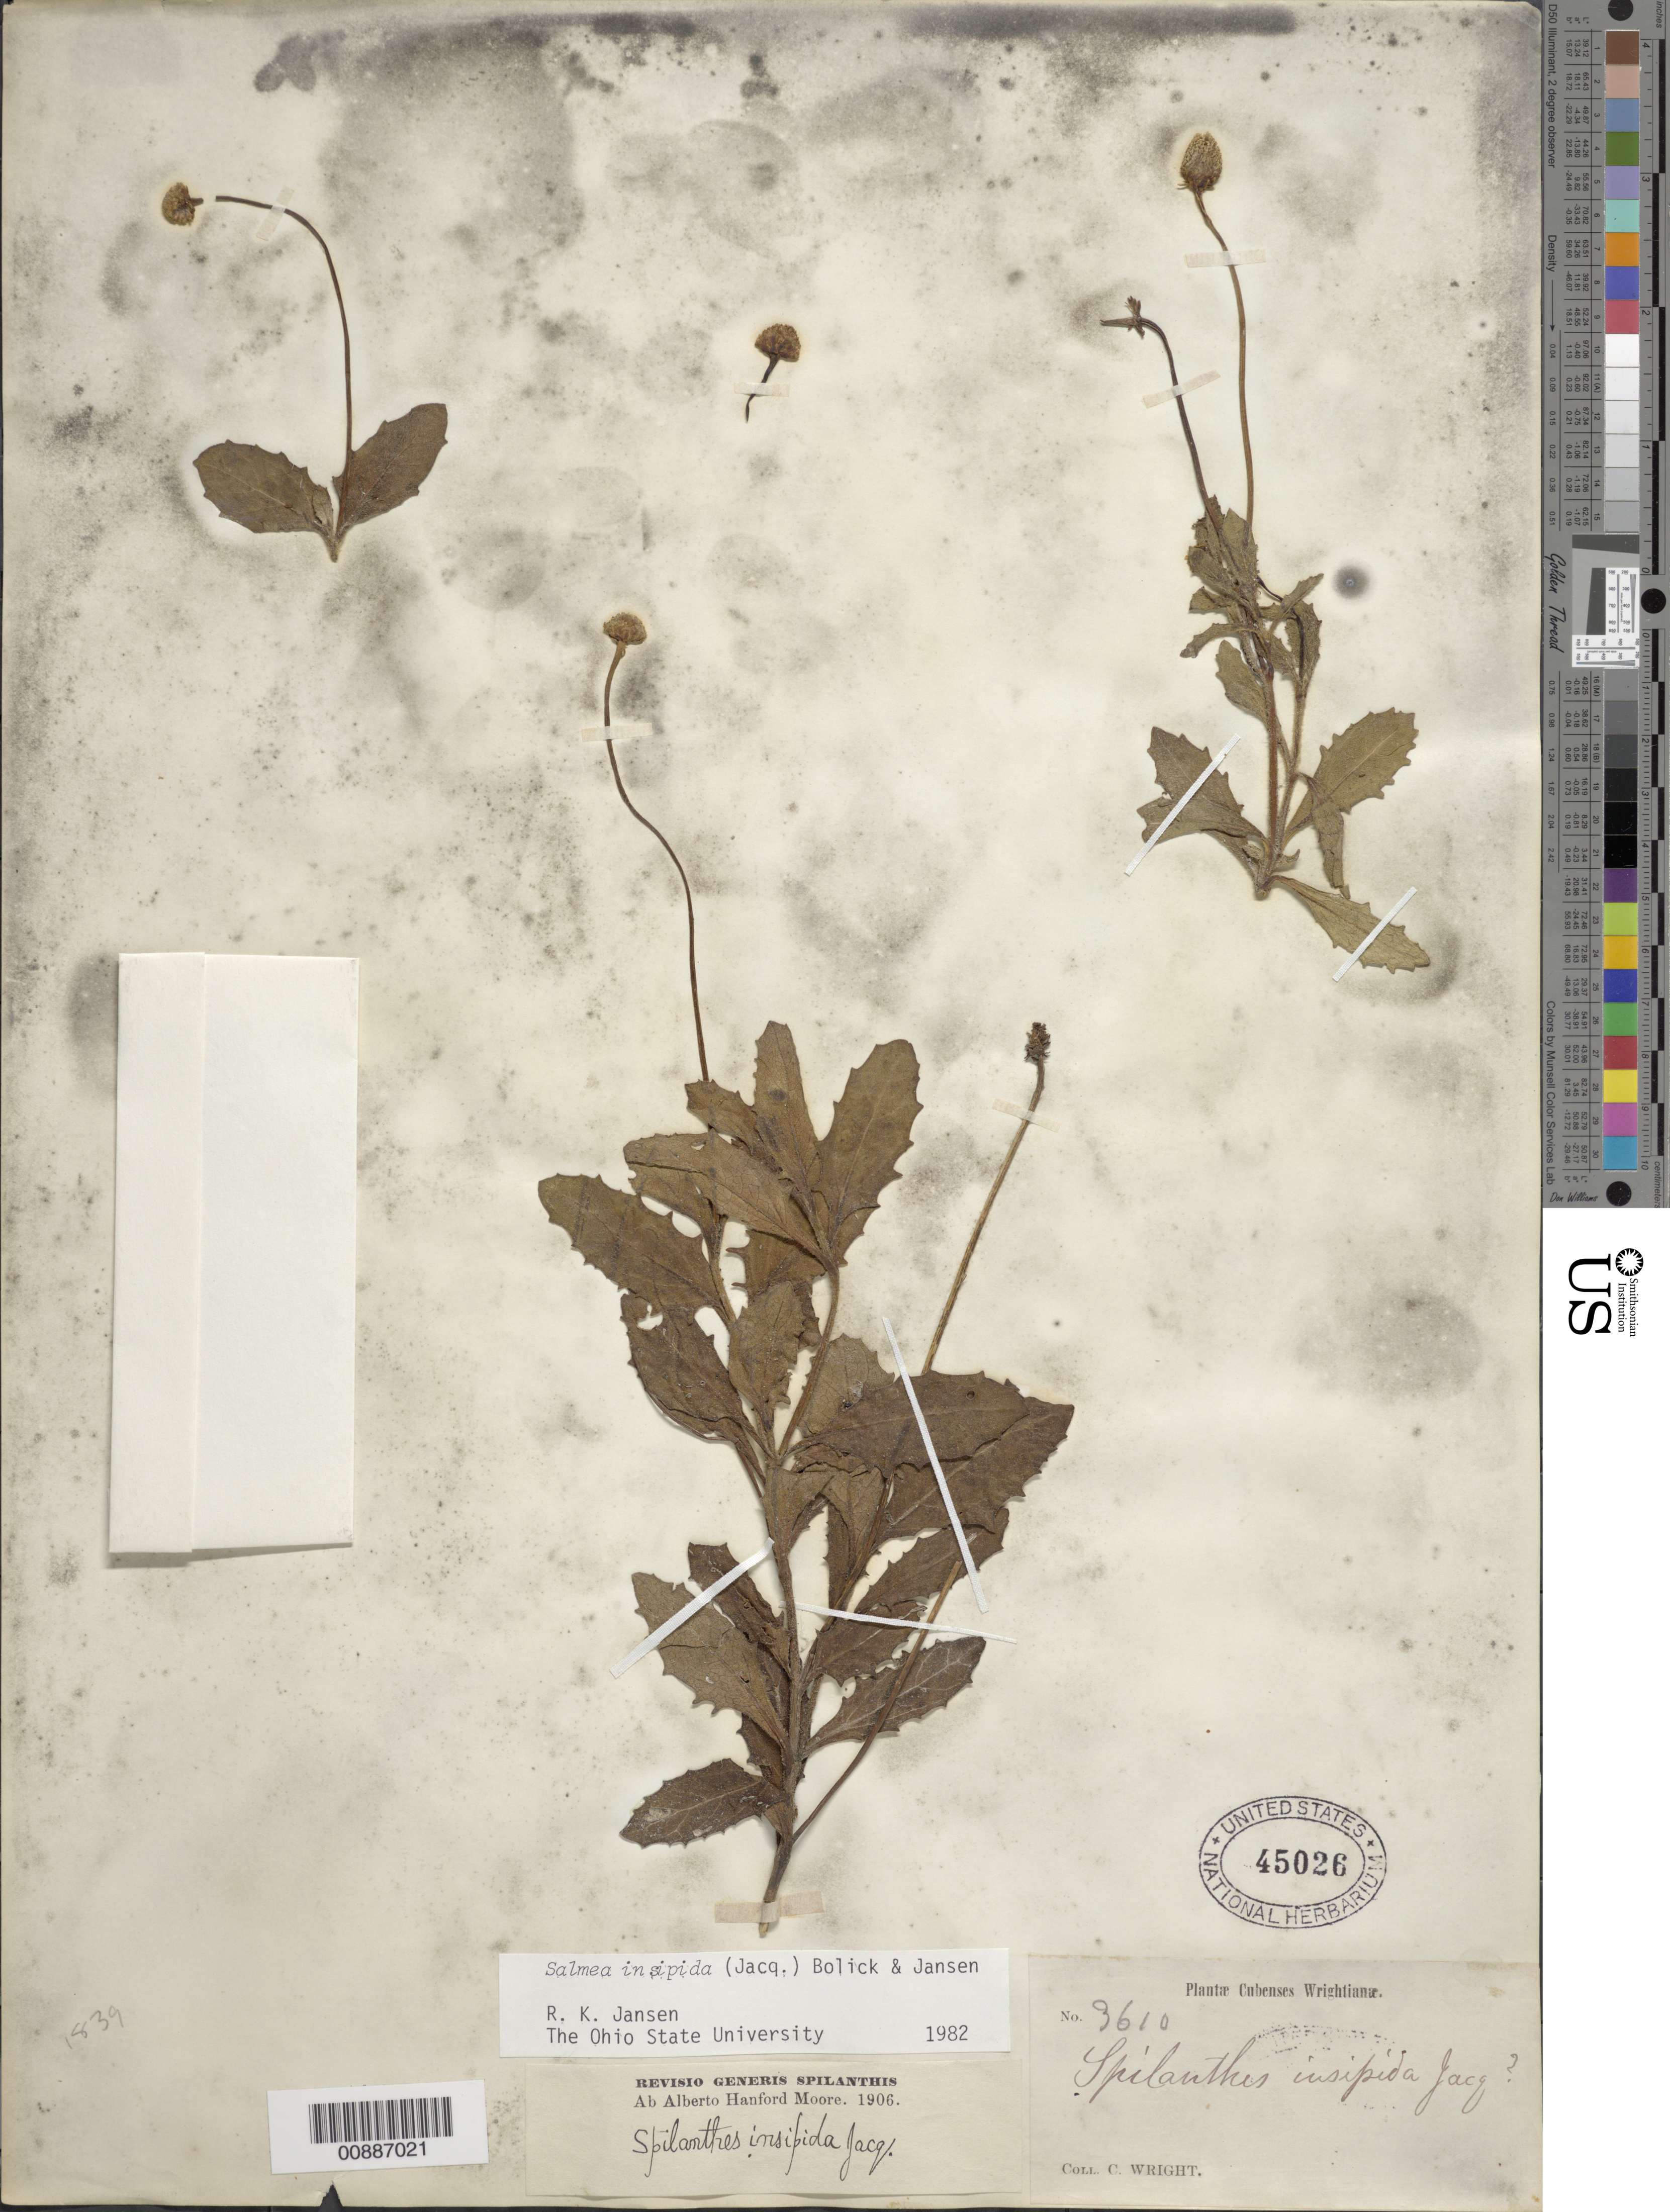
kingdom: Plantae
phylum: Tracheophyta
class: Magnoliopsida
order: Asterales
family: Asteraceae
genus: Salmea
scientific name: Salmea insipida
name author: (Jacq.) M.R. Bolick & R.K. Jansen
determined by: Jansen, R. K.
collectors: C. Wright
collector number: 3610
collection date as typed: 1800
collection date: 1800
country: Cuba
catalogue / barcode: US 45026